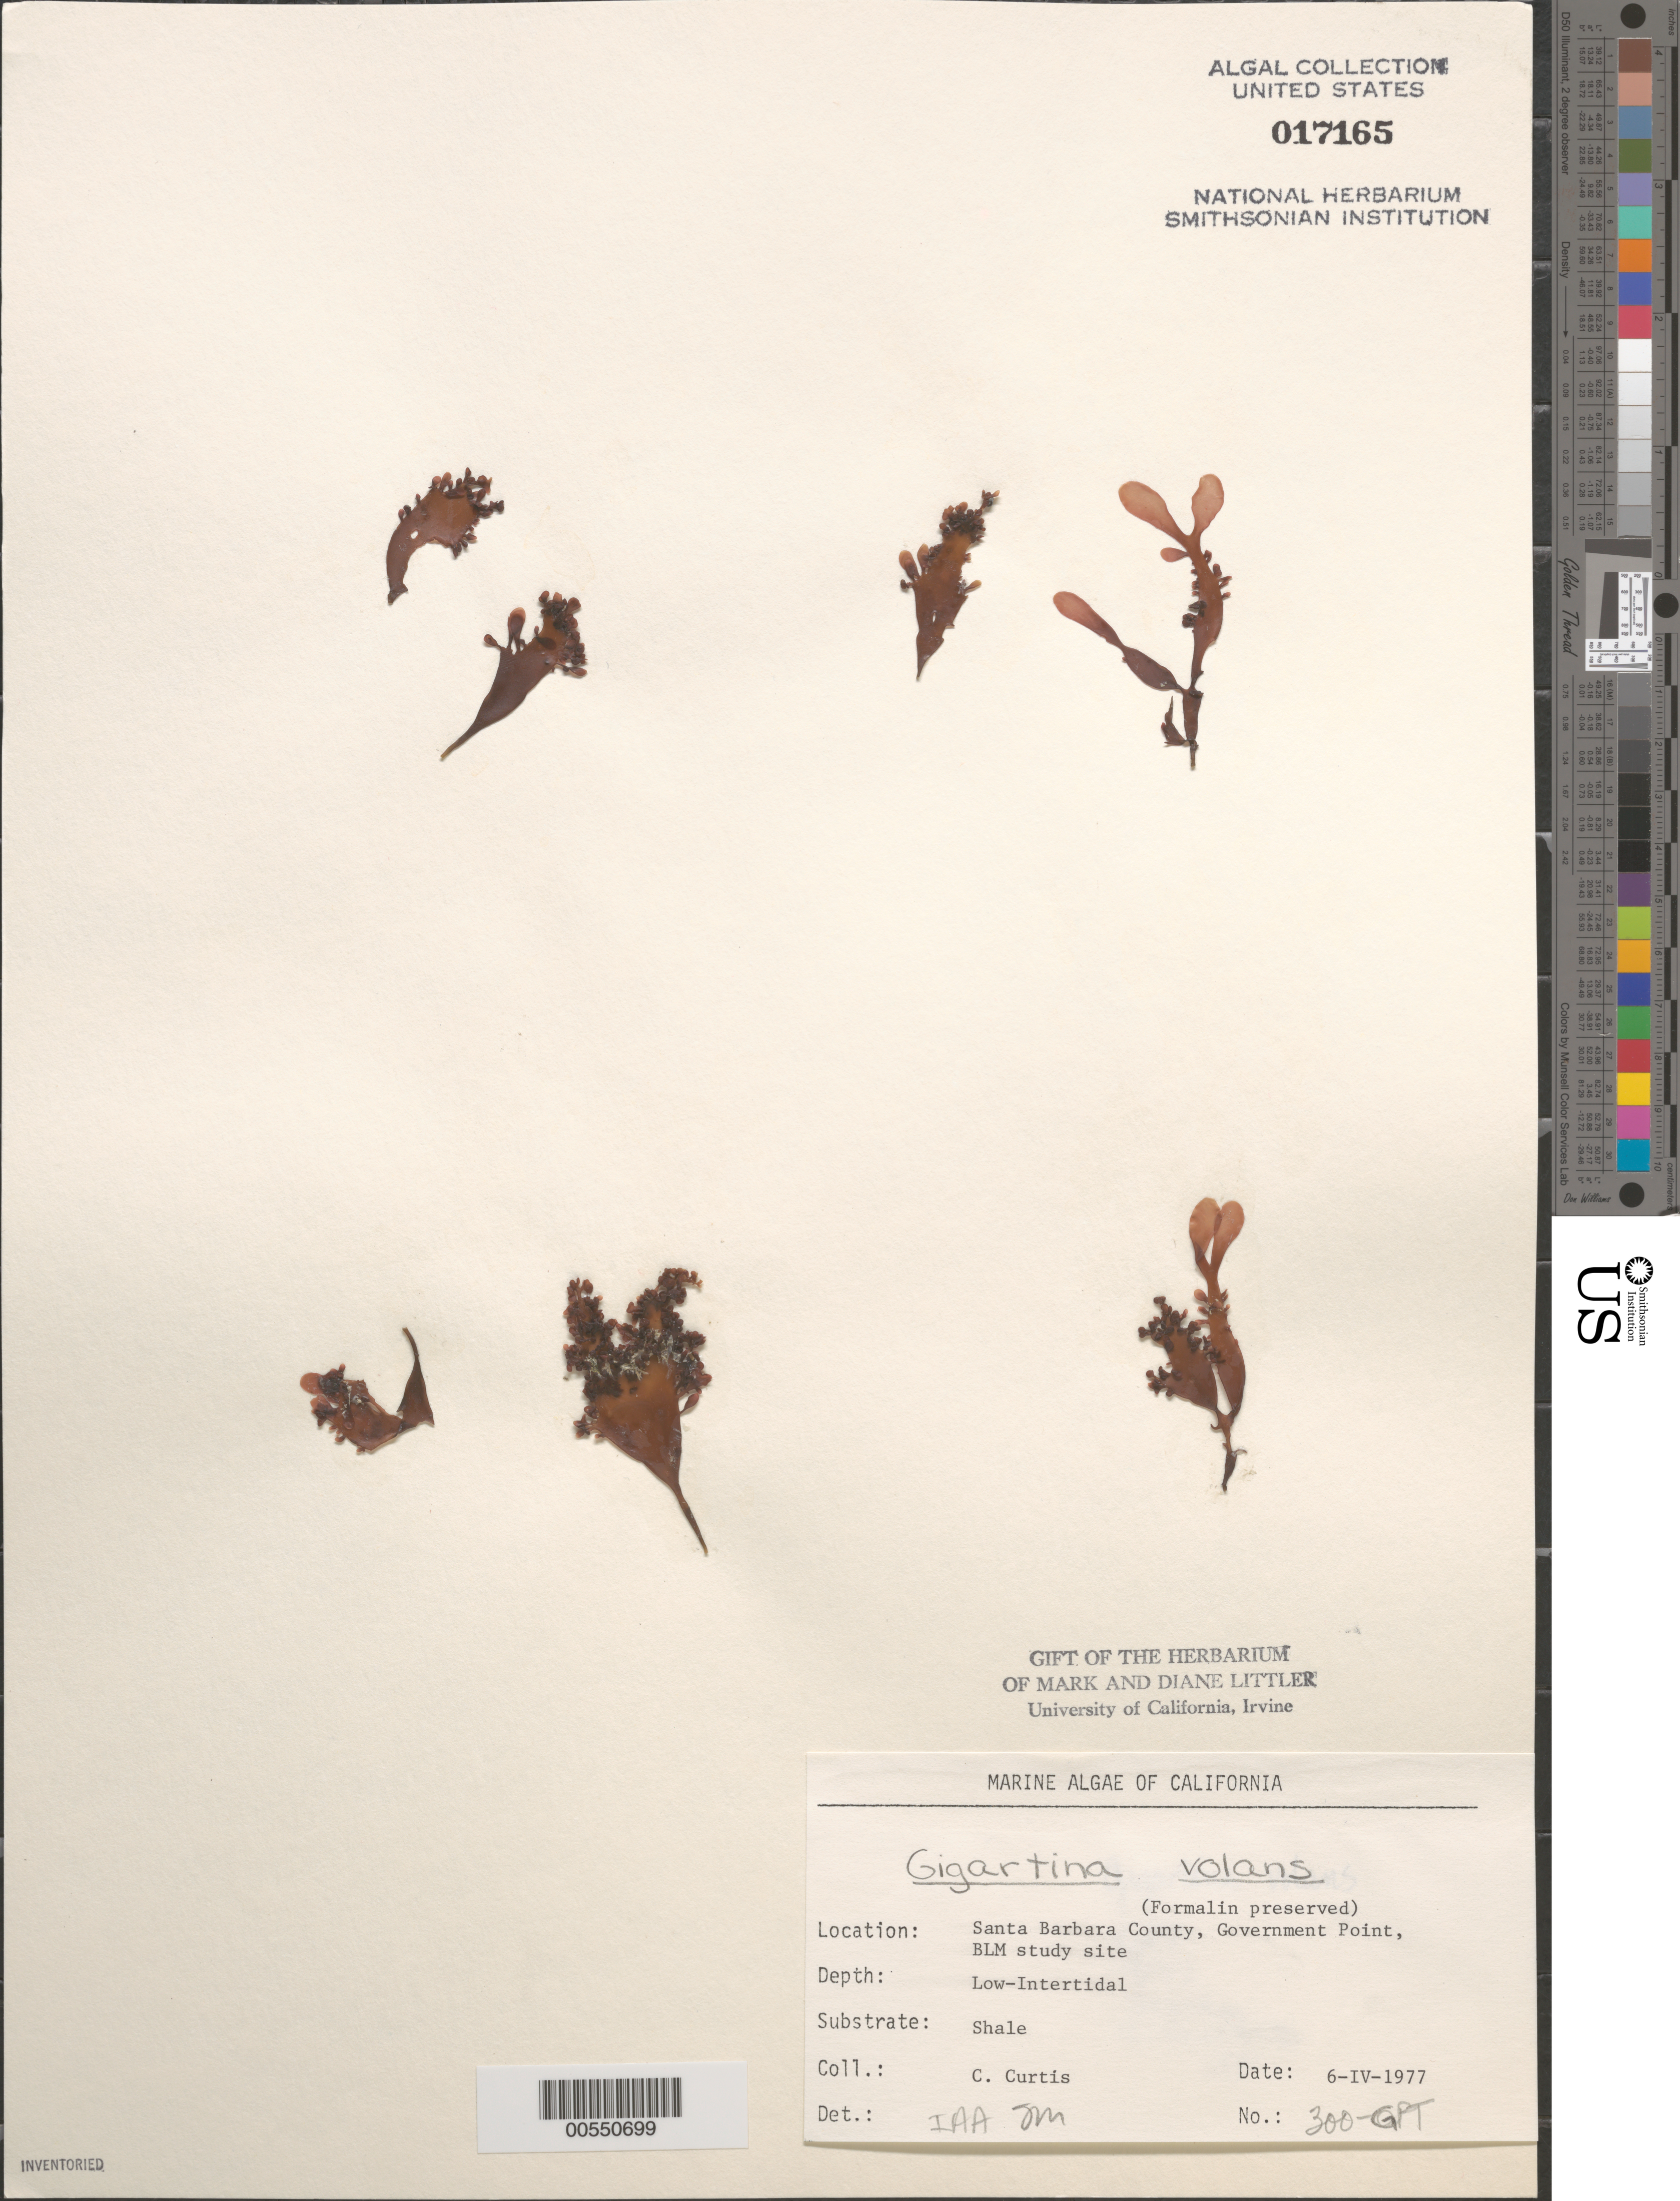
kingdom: Plantae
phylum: Rhodophyta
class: Florideophyceae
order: Gigartinales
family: Gigartinaceae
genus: Mazzaella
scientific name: Mazzaella volans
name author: (C. Agardh) Fredericq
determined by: Algae name updating Project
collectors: C. Curtis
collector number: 300-GPT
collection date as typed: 06 Apr 1977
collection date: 1977-04-06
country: United States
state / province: California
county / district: Santa Barbara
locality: Government Point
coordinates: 34 26'31"N, 120 24'06"W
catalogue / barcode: US 17165